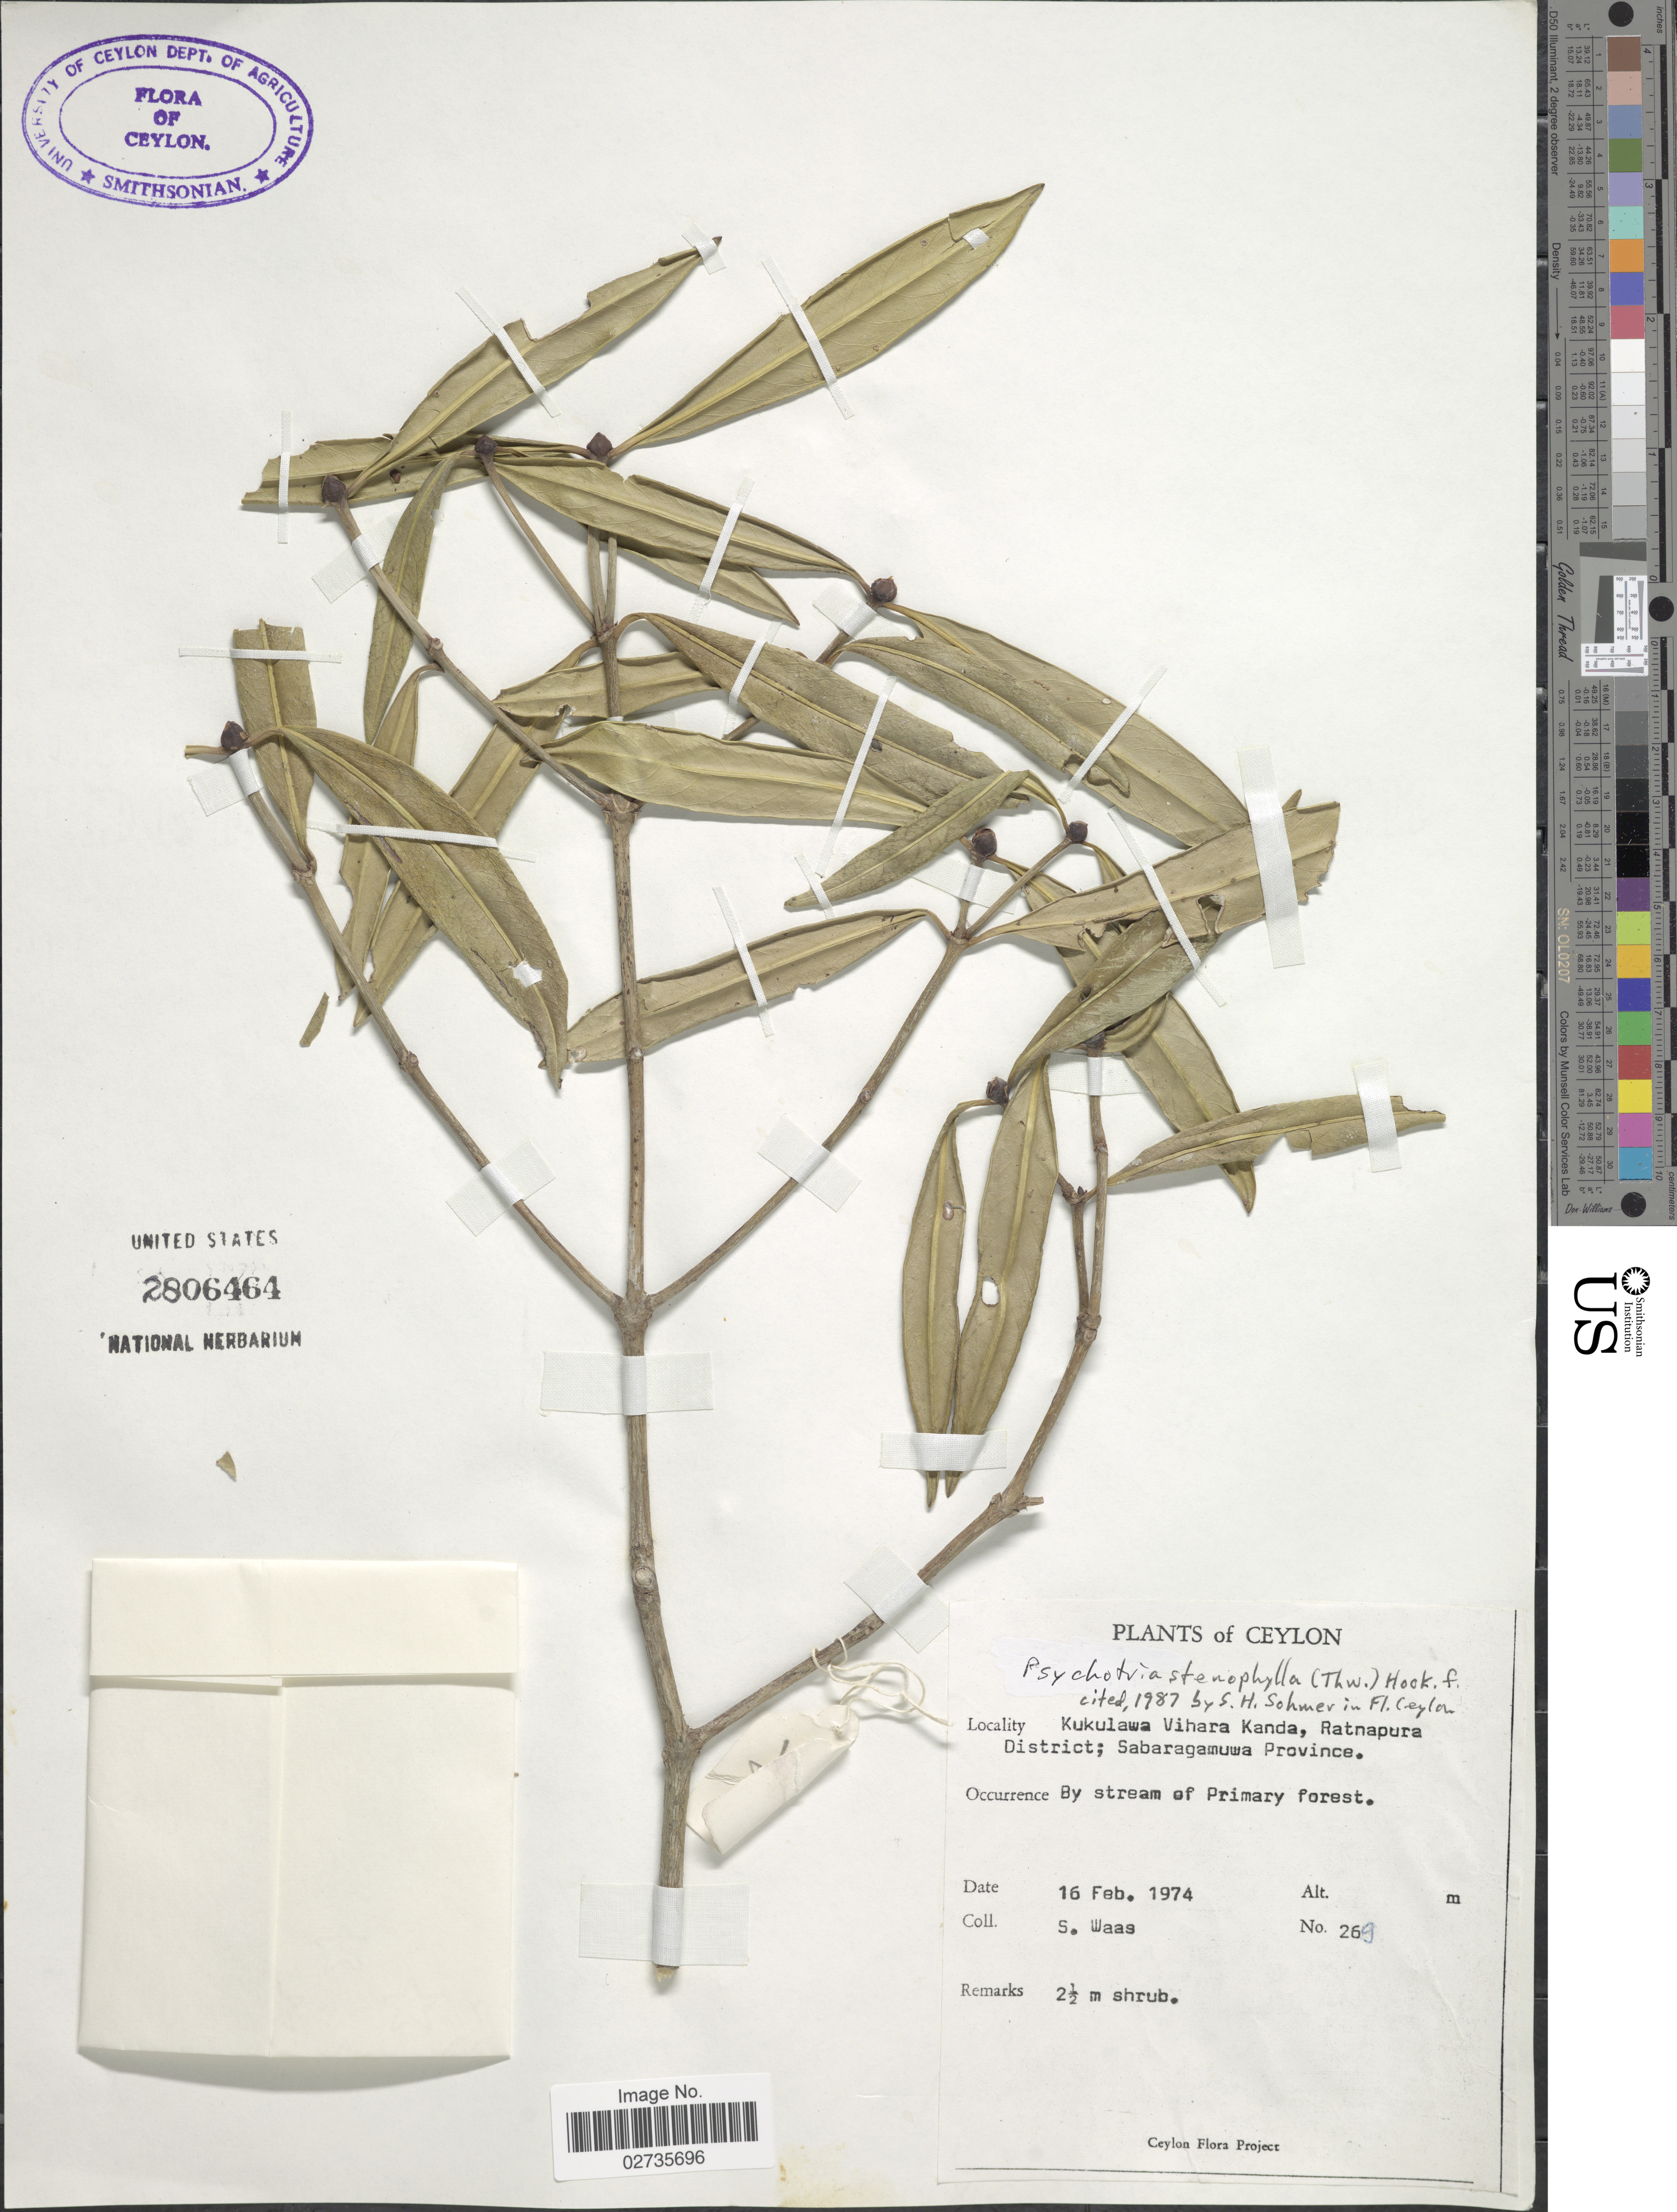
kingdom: Plantae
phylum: Tracheophyta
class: Magnoliopsida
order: Gentianales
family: Rubiaceae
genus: Psychotria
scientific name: Psychotria stenophylla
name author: Spreng.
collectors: S. Waas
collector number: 269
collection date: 1974-02-16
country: Sri Lanka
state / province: Sabaragamuwa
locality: Ceylon, Kukulawa Vihara Kanda, Ratnapura District, By stream of primary forest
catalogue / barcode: US 2806464